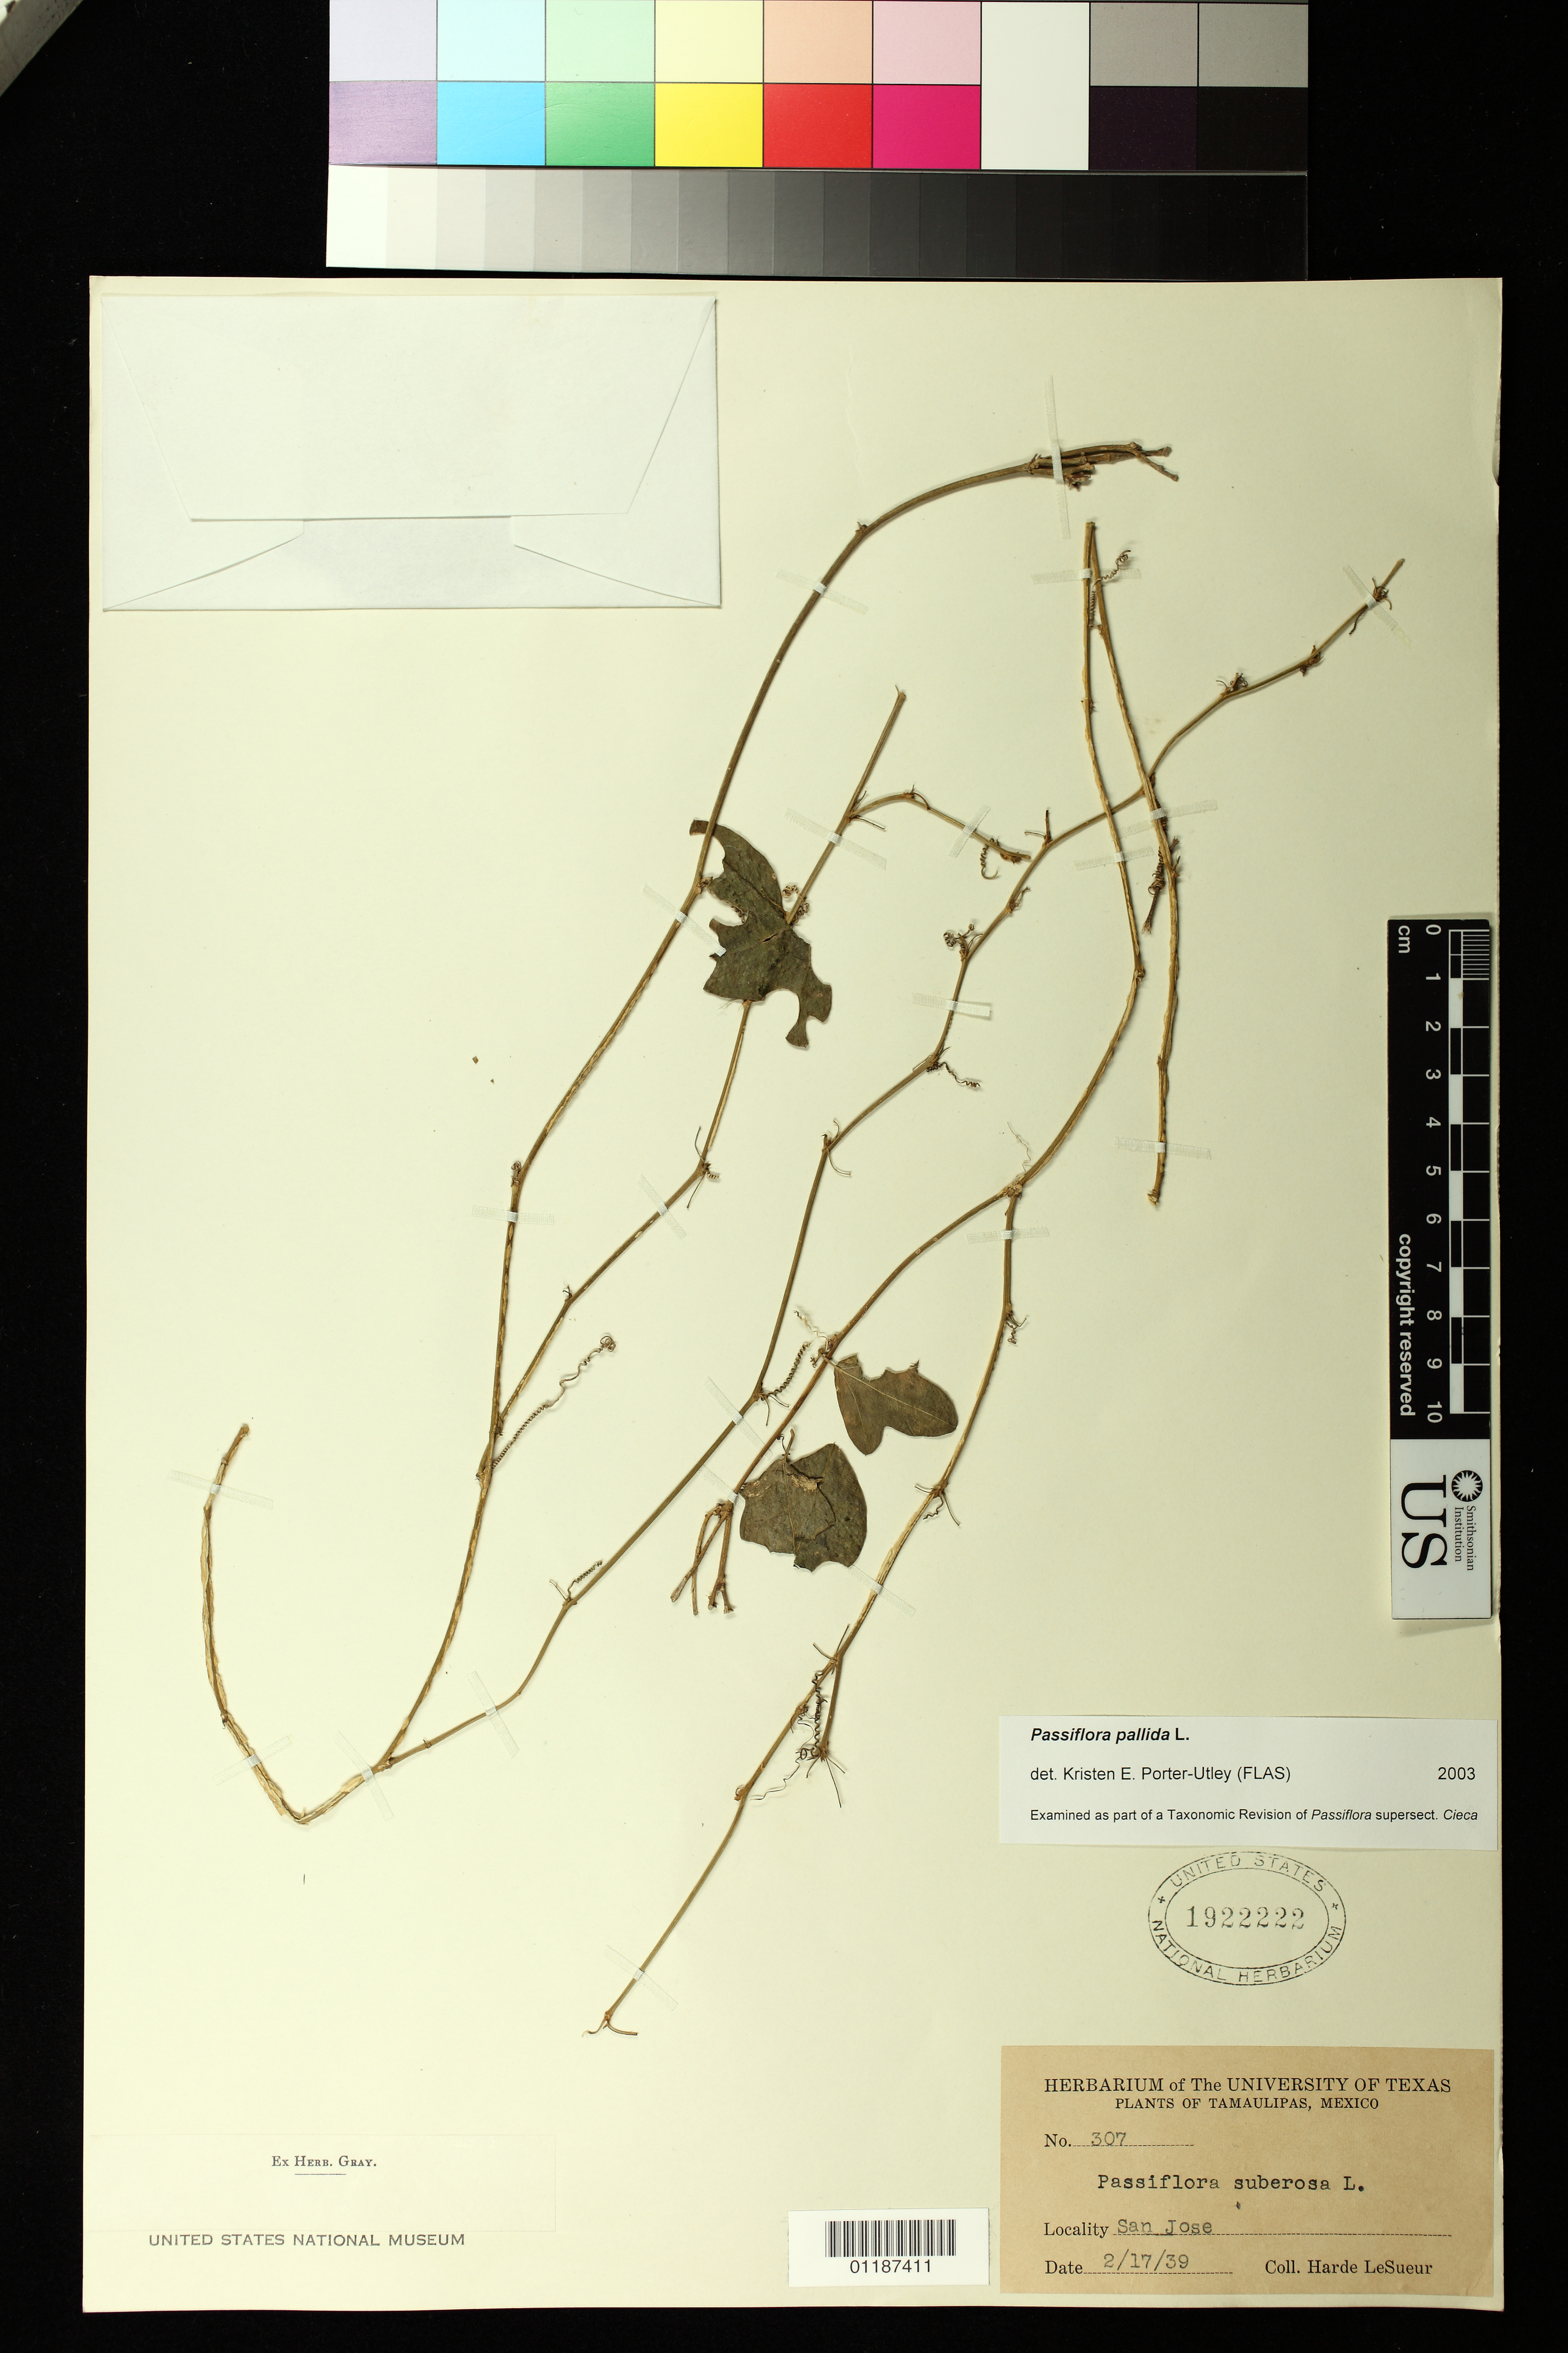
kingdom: Plantae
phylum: Tracheophyta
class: Magnoliopsida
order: Malpighiales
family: Passifloraceae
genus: Passiflora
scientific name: Passiflora pallida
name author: L.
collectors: D. H. LeSueur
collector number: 307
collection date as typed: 17 Feb 1939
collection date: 1939-02-17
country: Mexico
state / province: Tamaulipas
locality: San José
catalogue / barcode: US 1922222